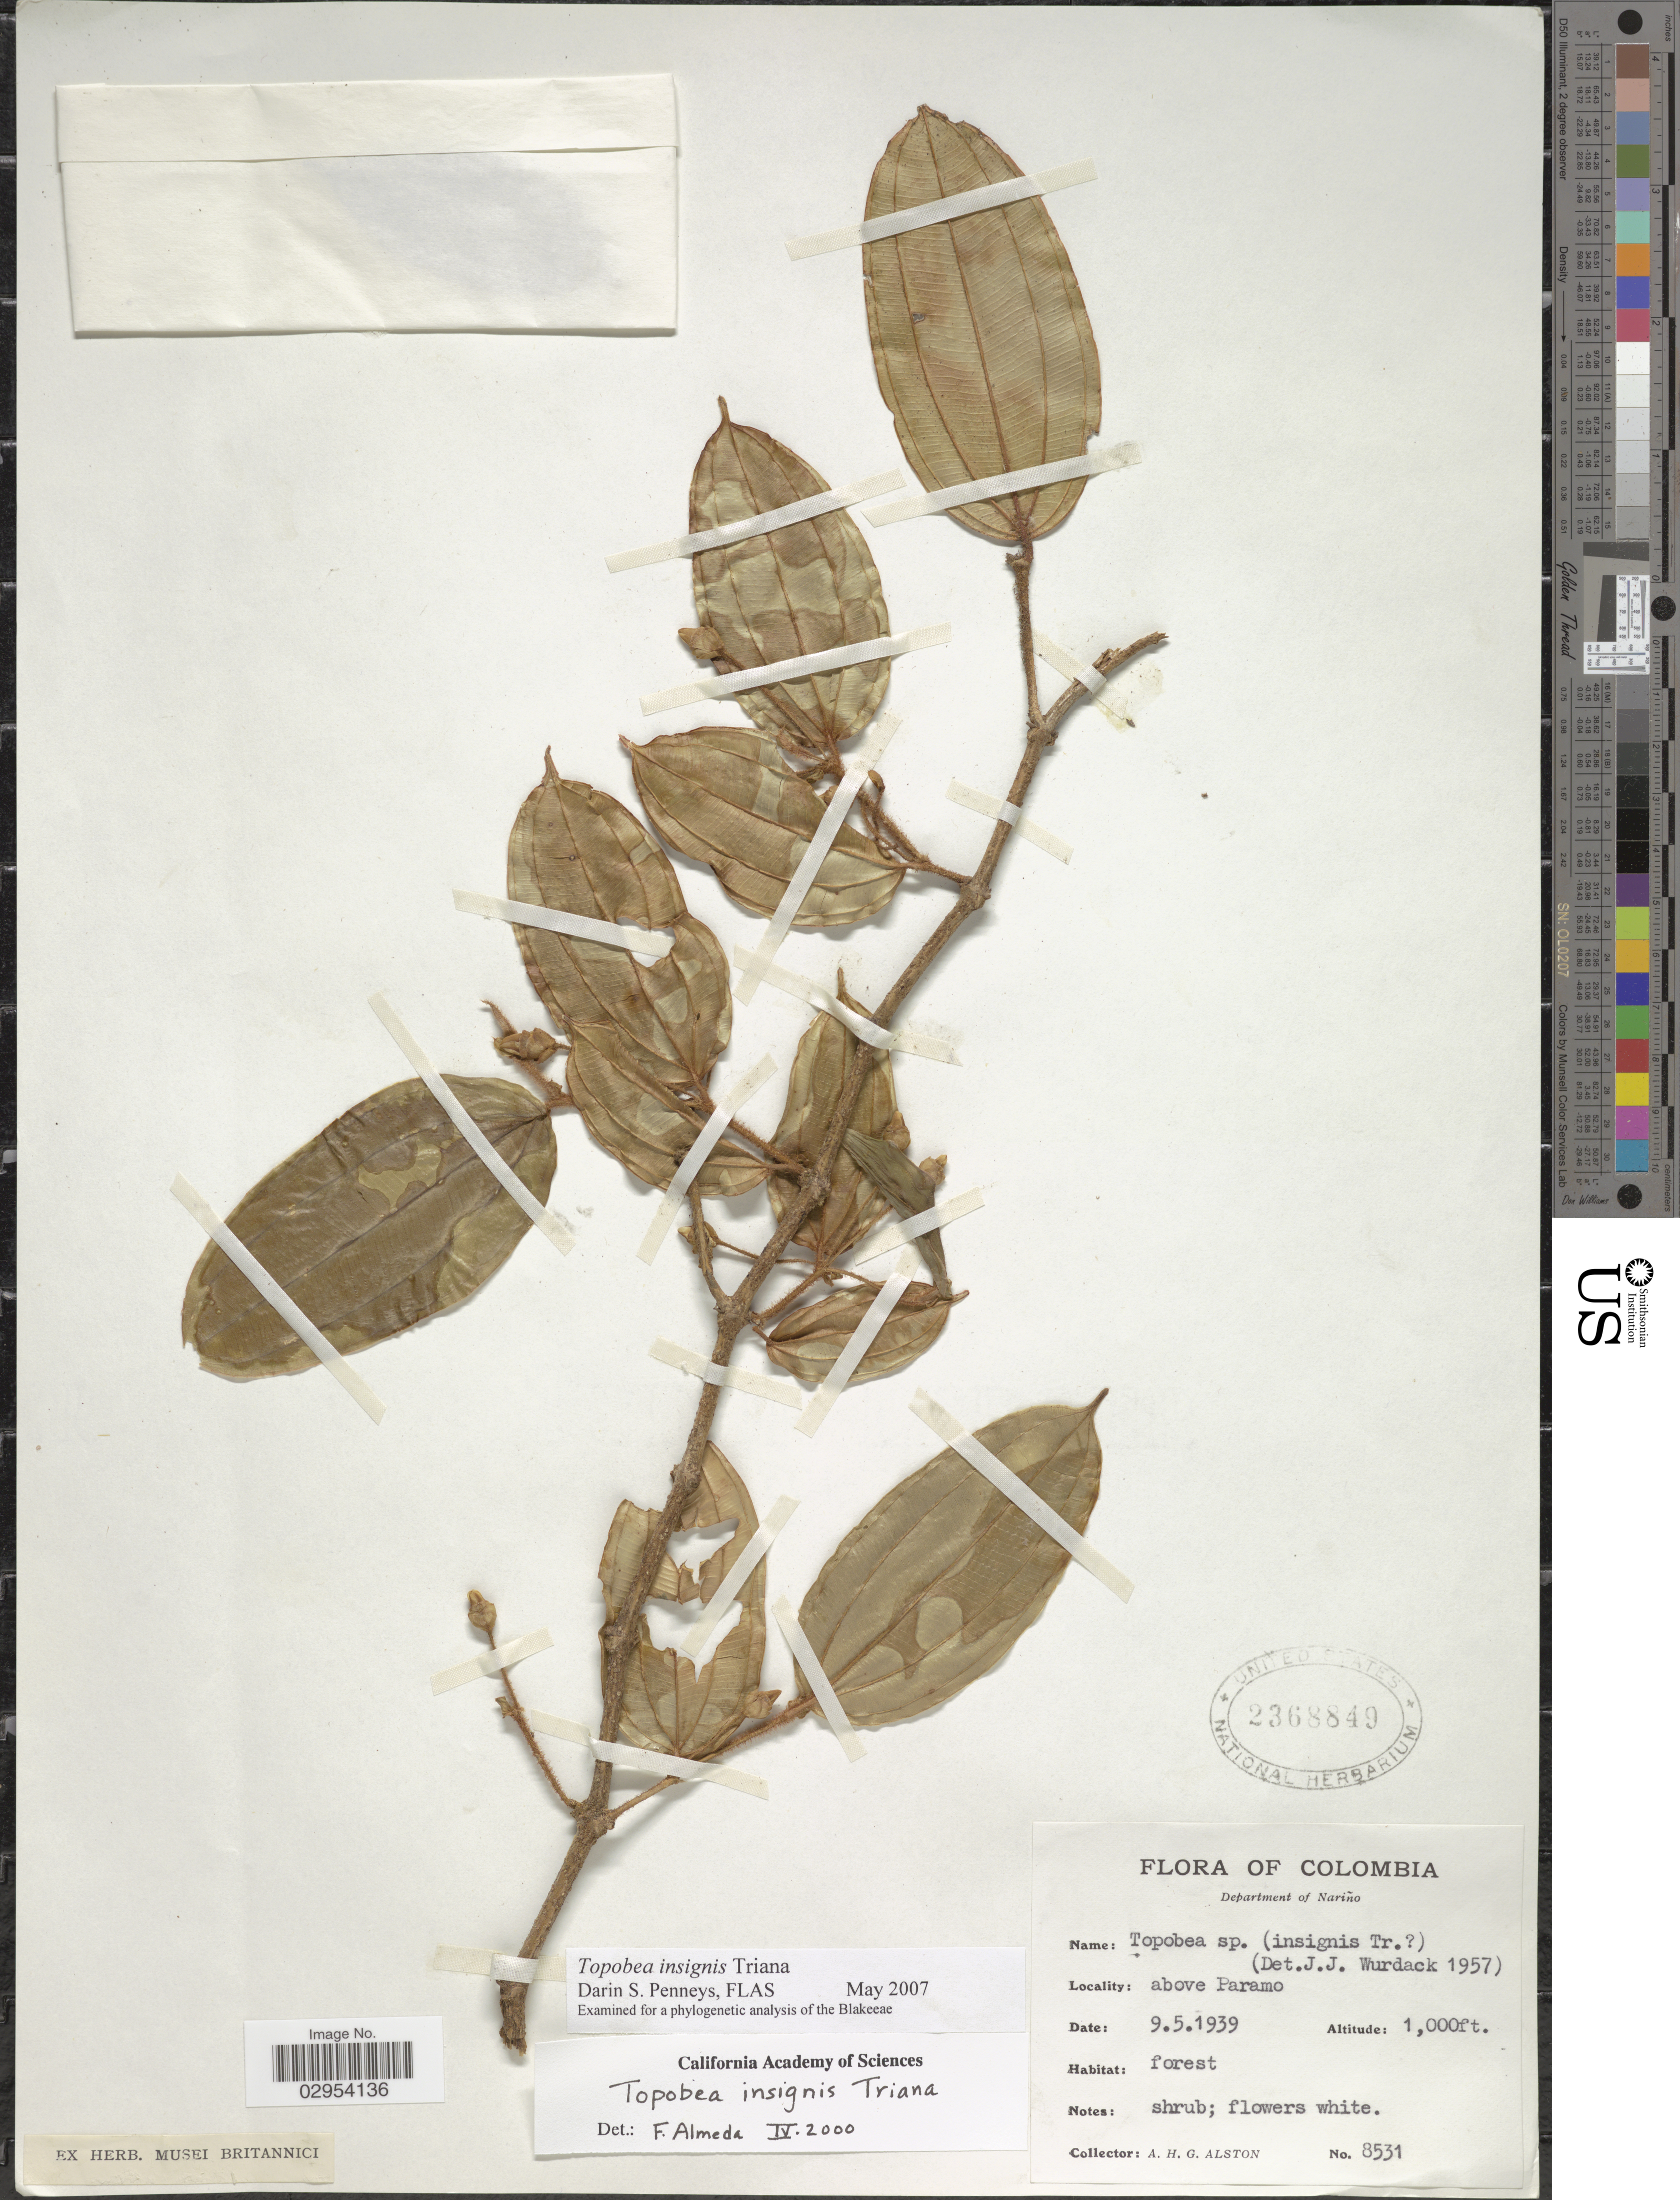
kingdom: Plantae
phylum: Tracheophyta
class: Magnoliopsida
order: Myrtales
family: Melastomataceae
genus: Topobea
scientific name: Topobea insignis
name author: Triana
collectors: A. H. Alston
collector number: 8531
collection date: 1939-05-09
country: Colombia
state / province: Nariño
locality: Department of Nariño, above Paramo.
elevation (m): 305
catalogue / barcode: US 2368849